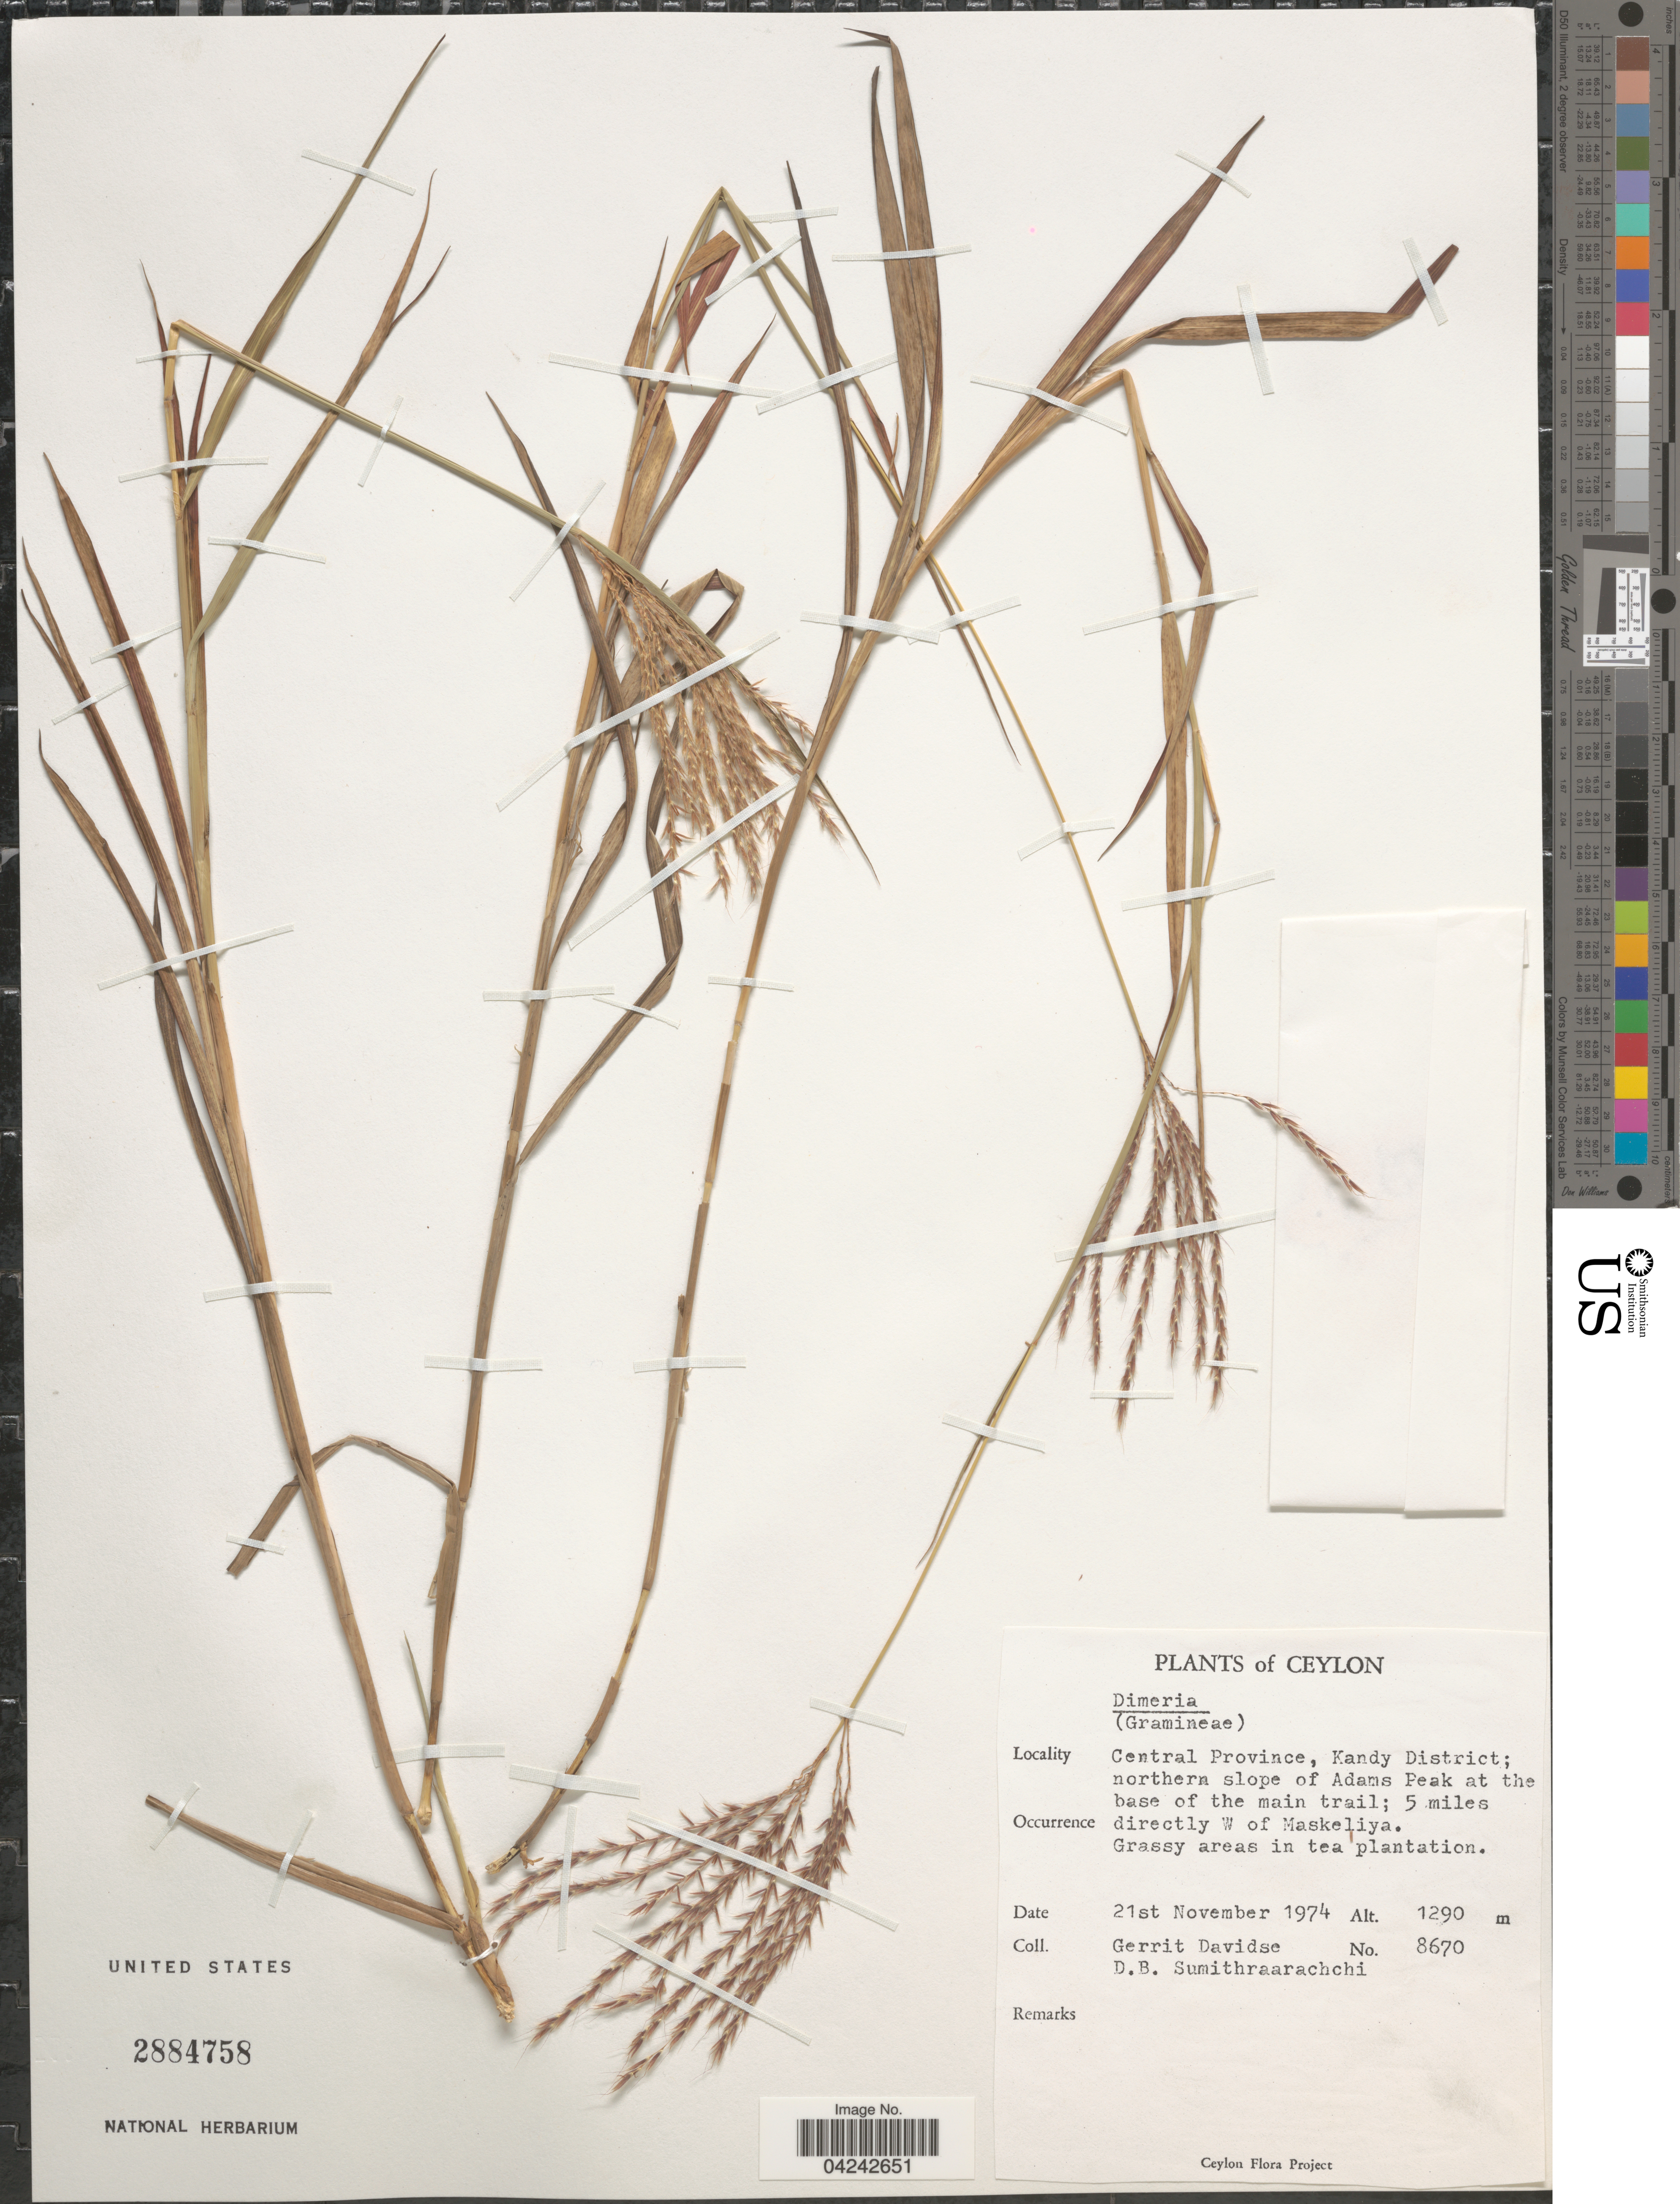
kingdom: Plantae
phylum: Tracheophyta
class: Liliopsida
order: Poales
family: Poaceae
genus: Dimeria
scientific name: Dimeria sp.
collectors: G. Davidse & D. B. Sumithraarachchi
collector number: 8670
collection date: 1974-11-21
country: Sri Lanka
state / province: Central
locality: Ceylon. Central Province, Kandy District; northern slope of Adams Peak at the base of the main trail; 5 miles directly W of Maskeliya.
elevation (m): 1290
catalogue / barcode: US 2884758